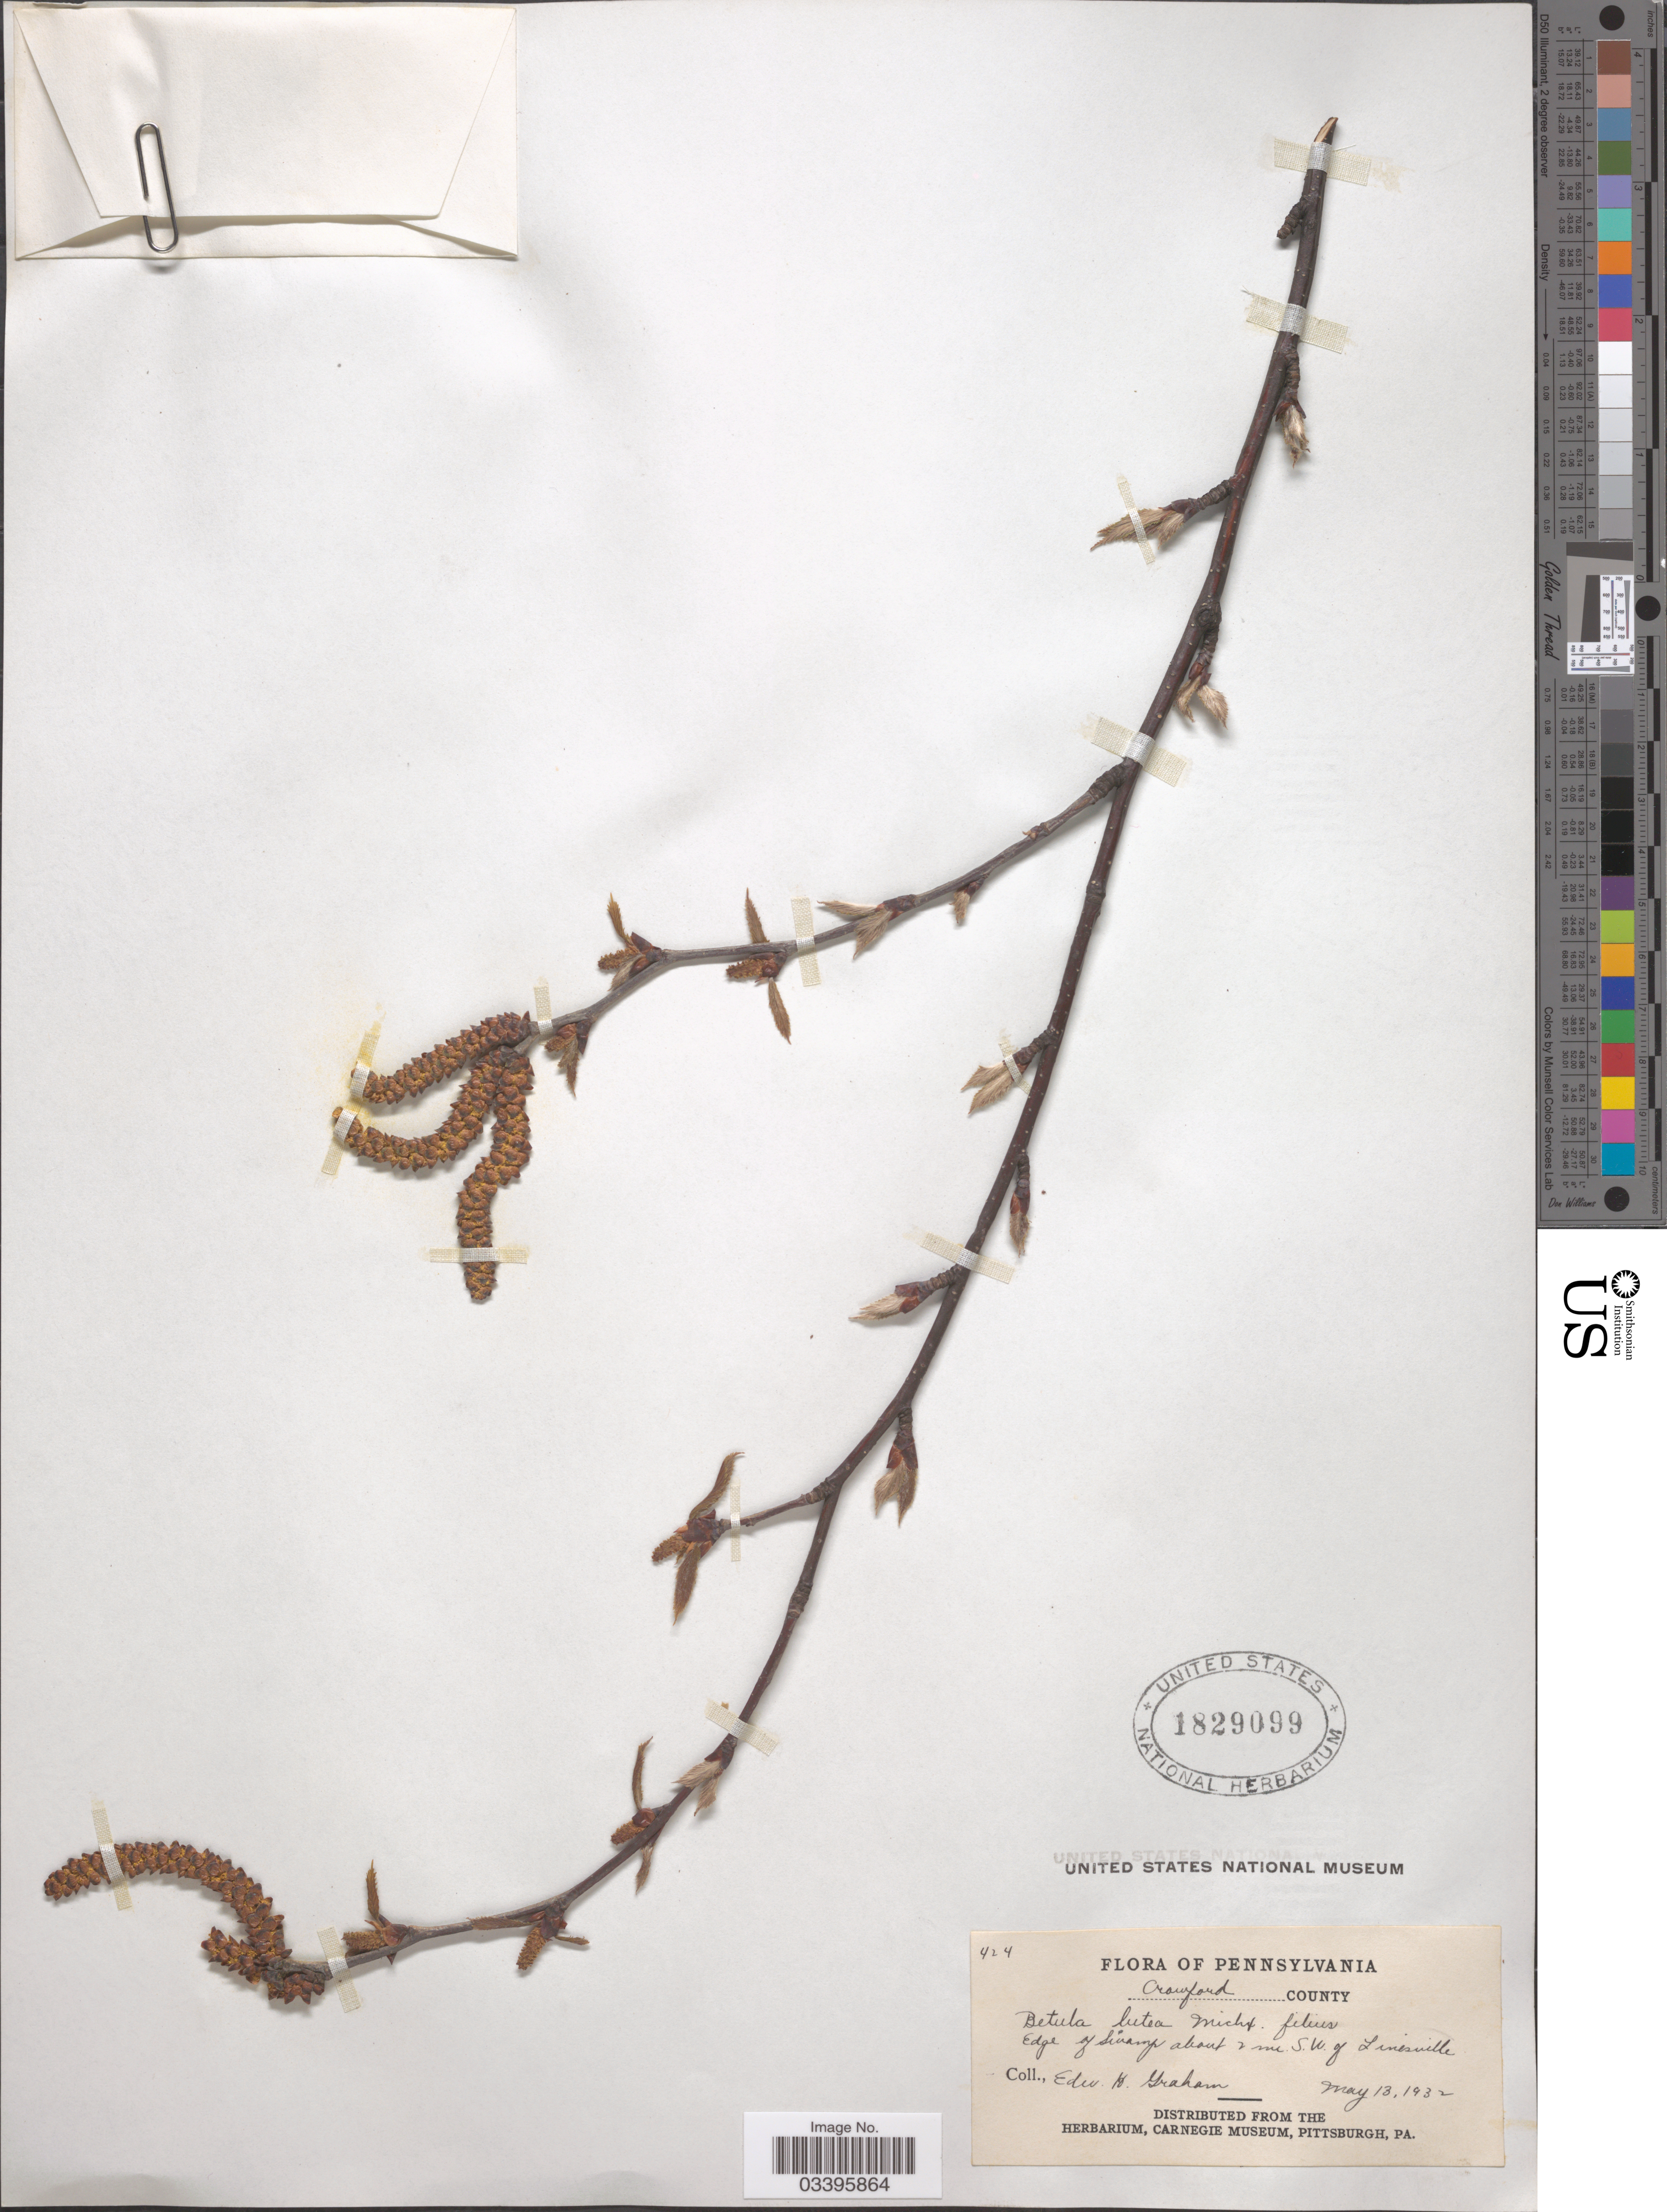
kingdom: Plantae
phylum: Tracheophyta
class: Magnoliopsida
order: Fagales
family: Betulaceae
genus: Betula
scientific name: Betula lutea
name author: F. Michx.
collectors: E. H. Graham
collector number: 424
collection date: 1932-05-13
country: United States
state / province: Pennsylvania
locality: Crawford County. Edge of swamp about 2 mi. S.W. of Linesville.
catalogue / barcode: US 1829099